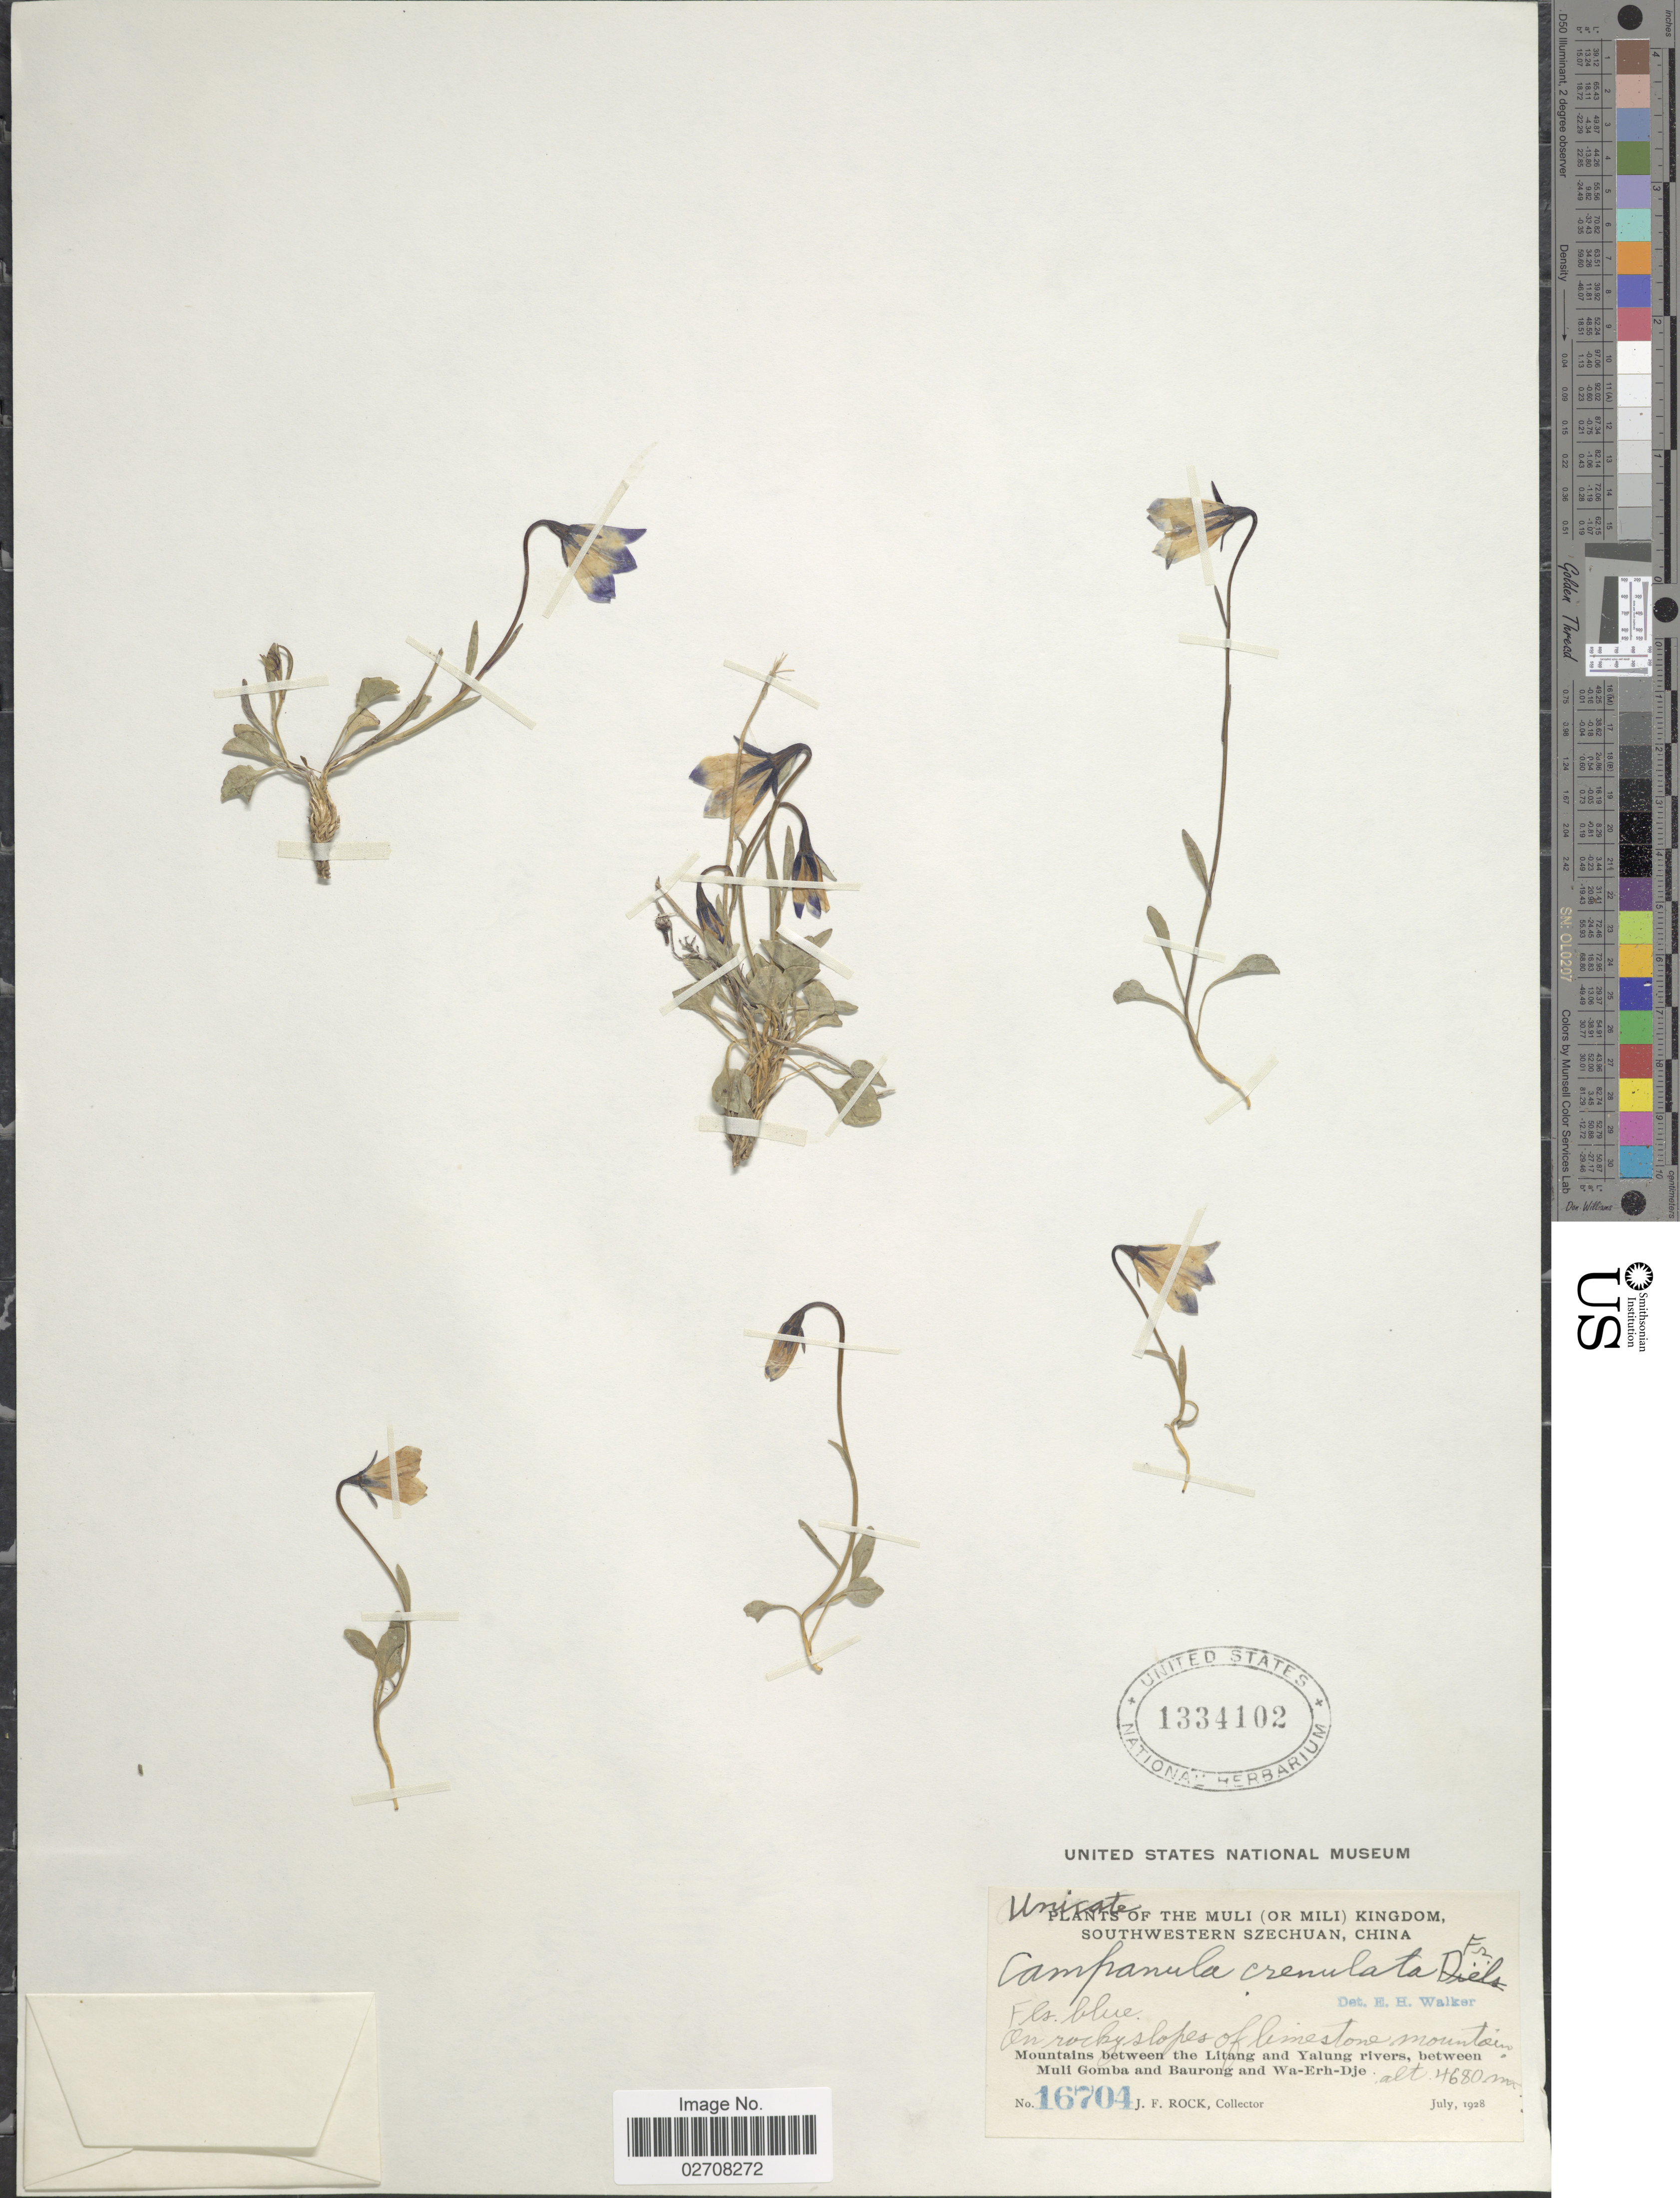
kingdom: Plantae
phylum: Tracheophyta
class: Magnoliopsida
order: Asterales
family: Campanulaceae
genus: Campanula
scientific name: Campanula crenulata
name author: Franch.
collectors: J. F. Rock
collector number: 16704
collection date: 1928-07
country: China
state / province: Sichuan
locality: Muli (or Mili) Kingdom, Southwestern Szechuan. Mountains between the Litang and Yalung rivers, between Muli Gomba and Baurong and Wa-Erh-Dje.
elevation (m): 4680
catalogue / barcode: US 1334102